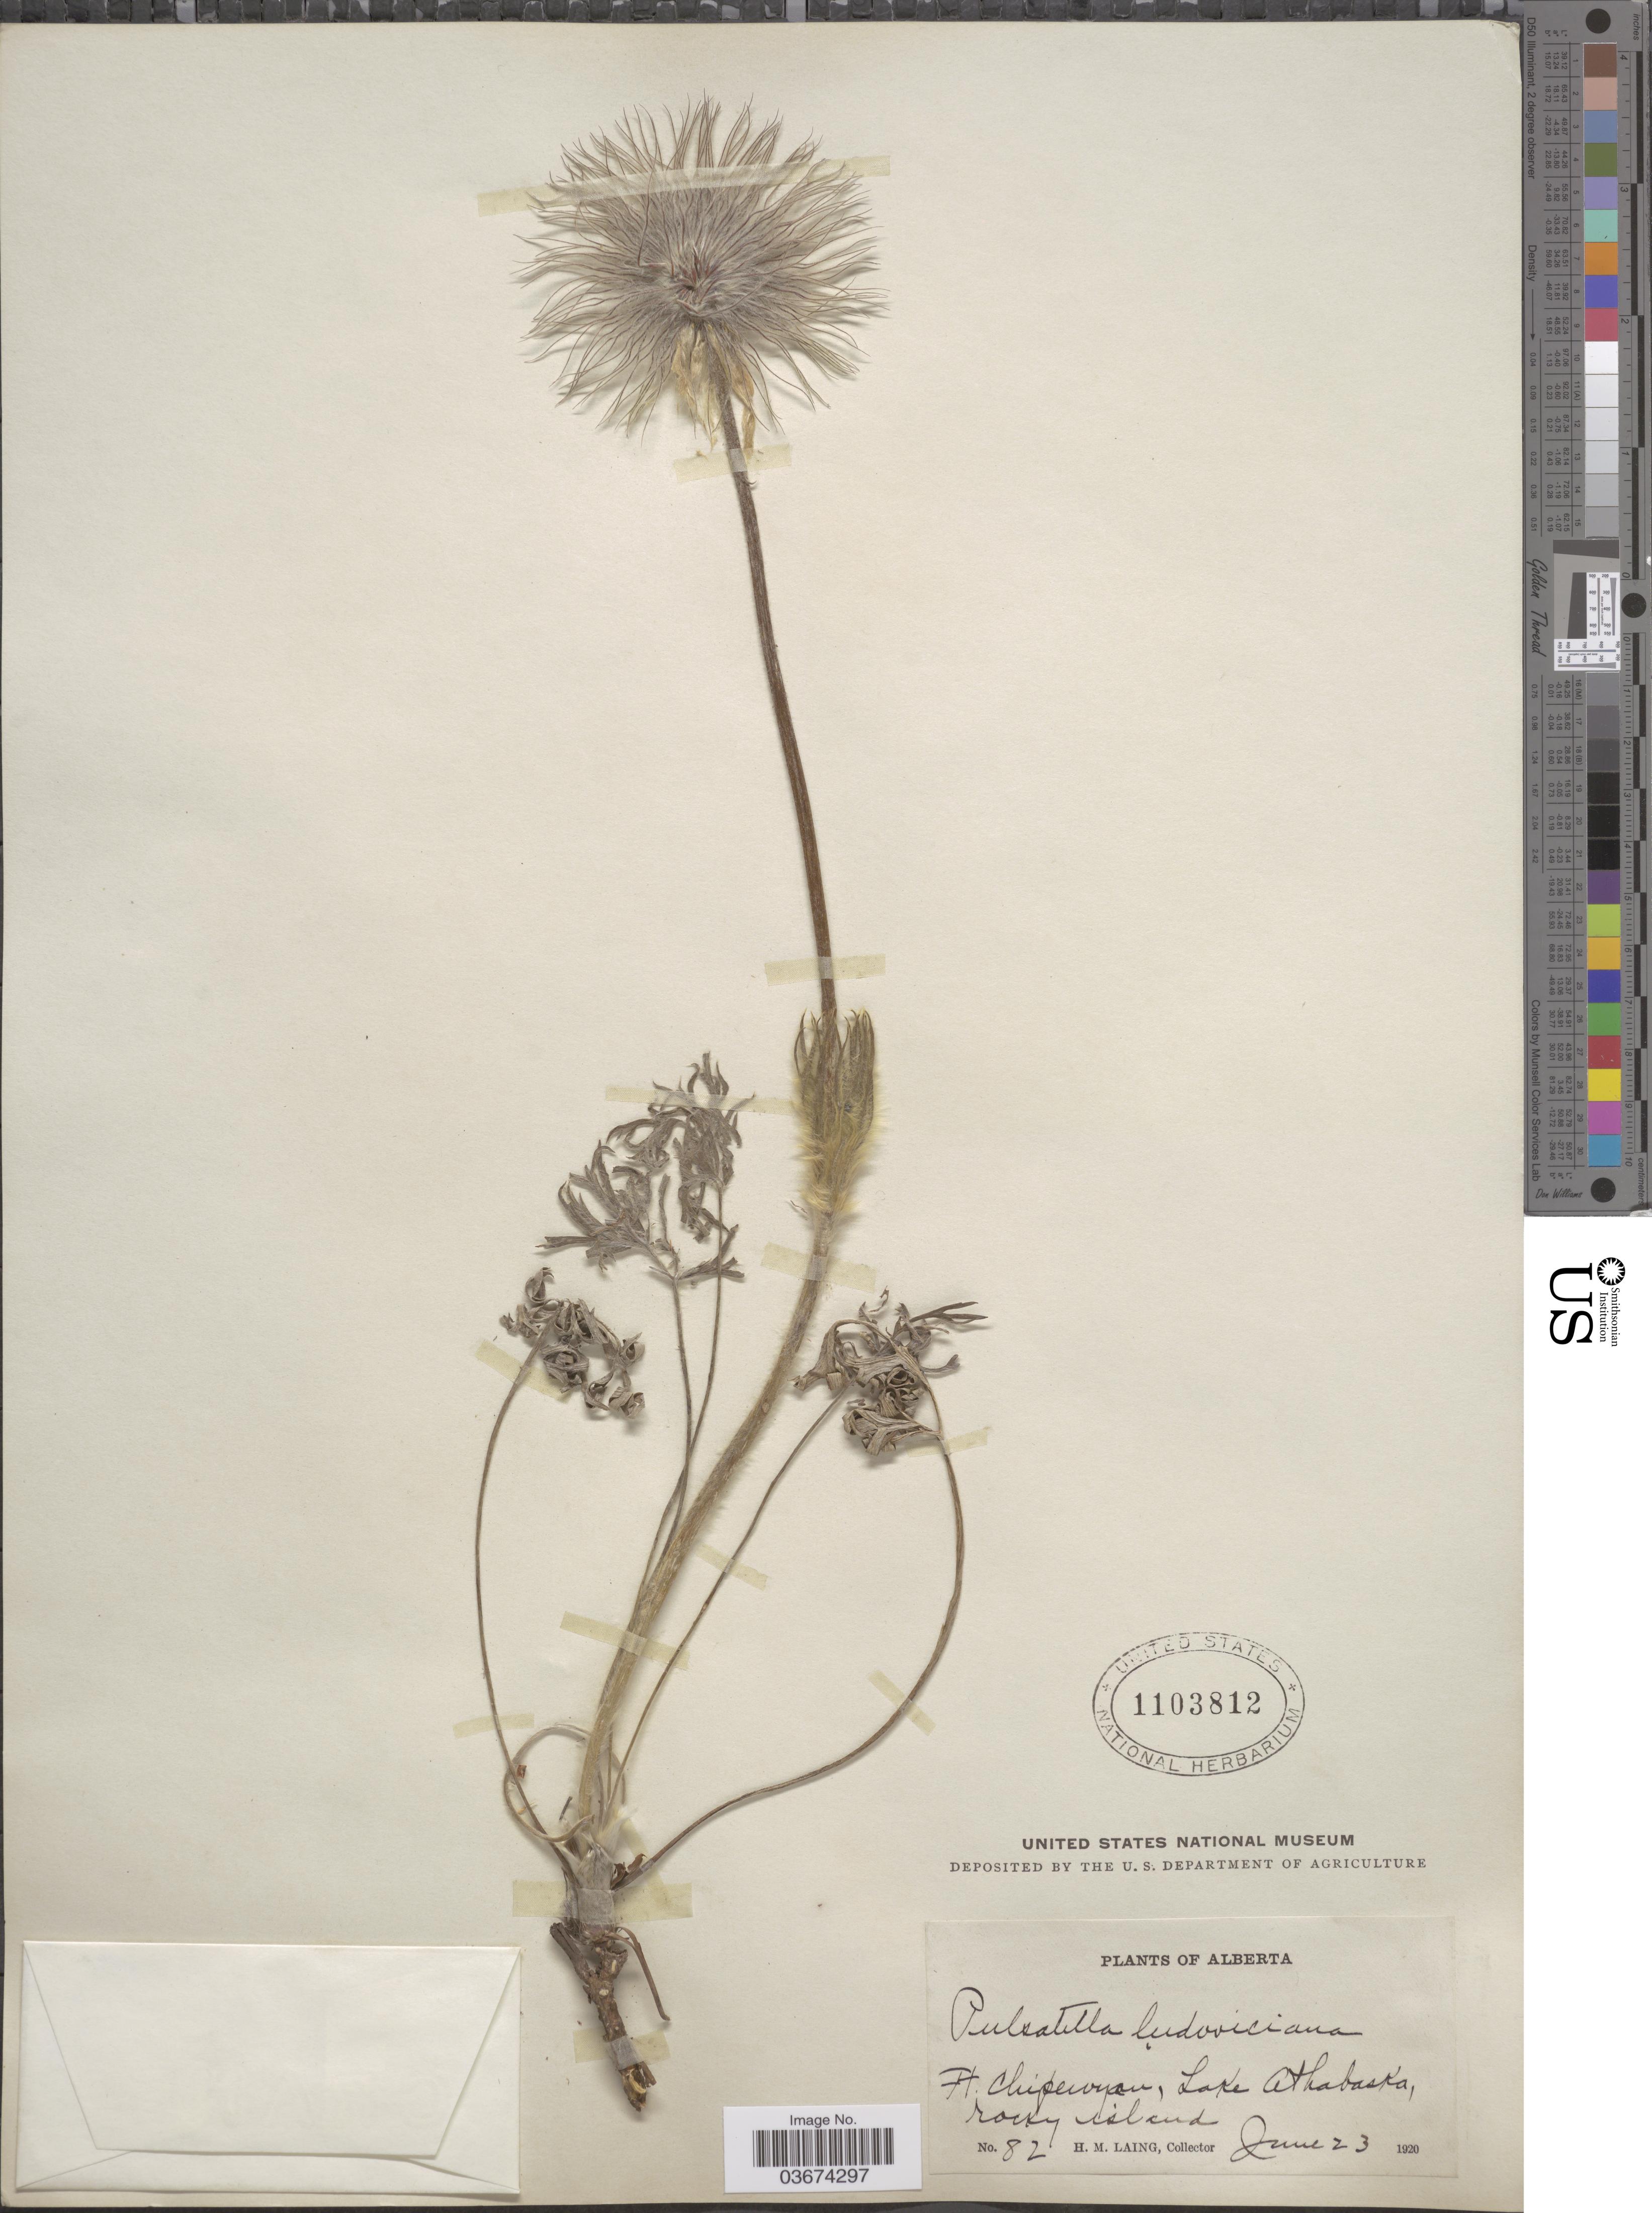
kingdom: Plantae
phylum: Tracheophyta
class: Magnoliopsida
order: Ranunculales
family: Ranunculaceae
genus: Pulsatilla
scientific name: Pulsatilla nuttalliana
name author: (DC.) Bercht. & J. Presl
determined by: Strong, Mark T., (BOT), Smithsonian Institution - National Museum of Natural History (UNITED STATES)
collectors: H. Laing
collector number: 82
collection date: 1920-06-23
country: Canada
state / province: Alberta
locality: Ft. Chippewyan, Lake Athabaska.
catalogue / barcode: US 1103812